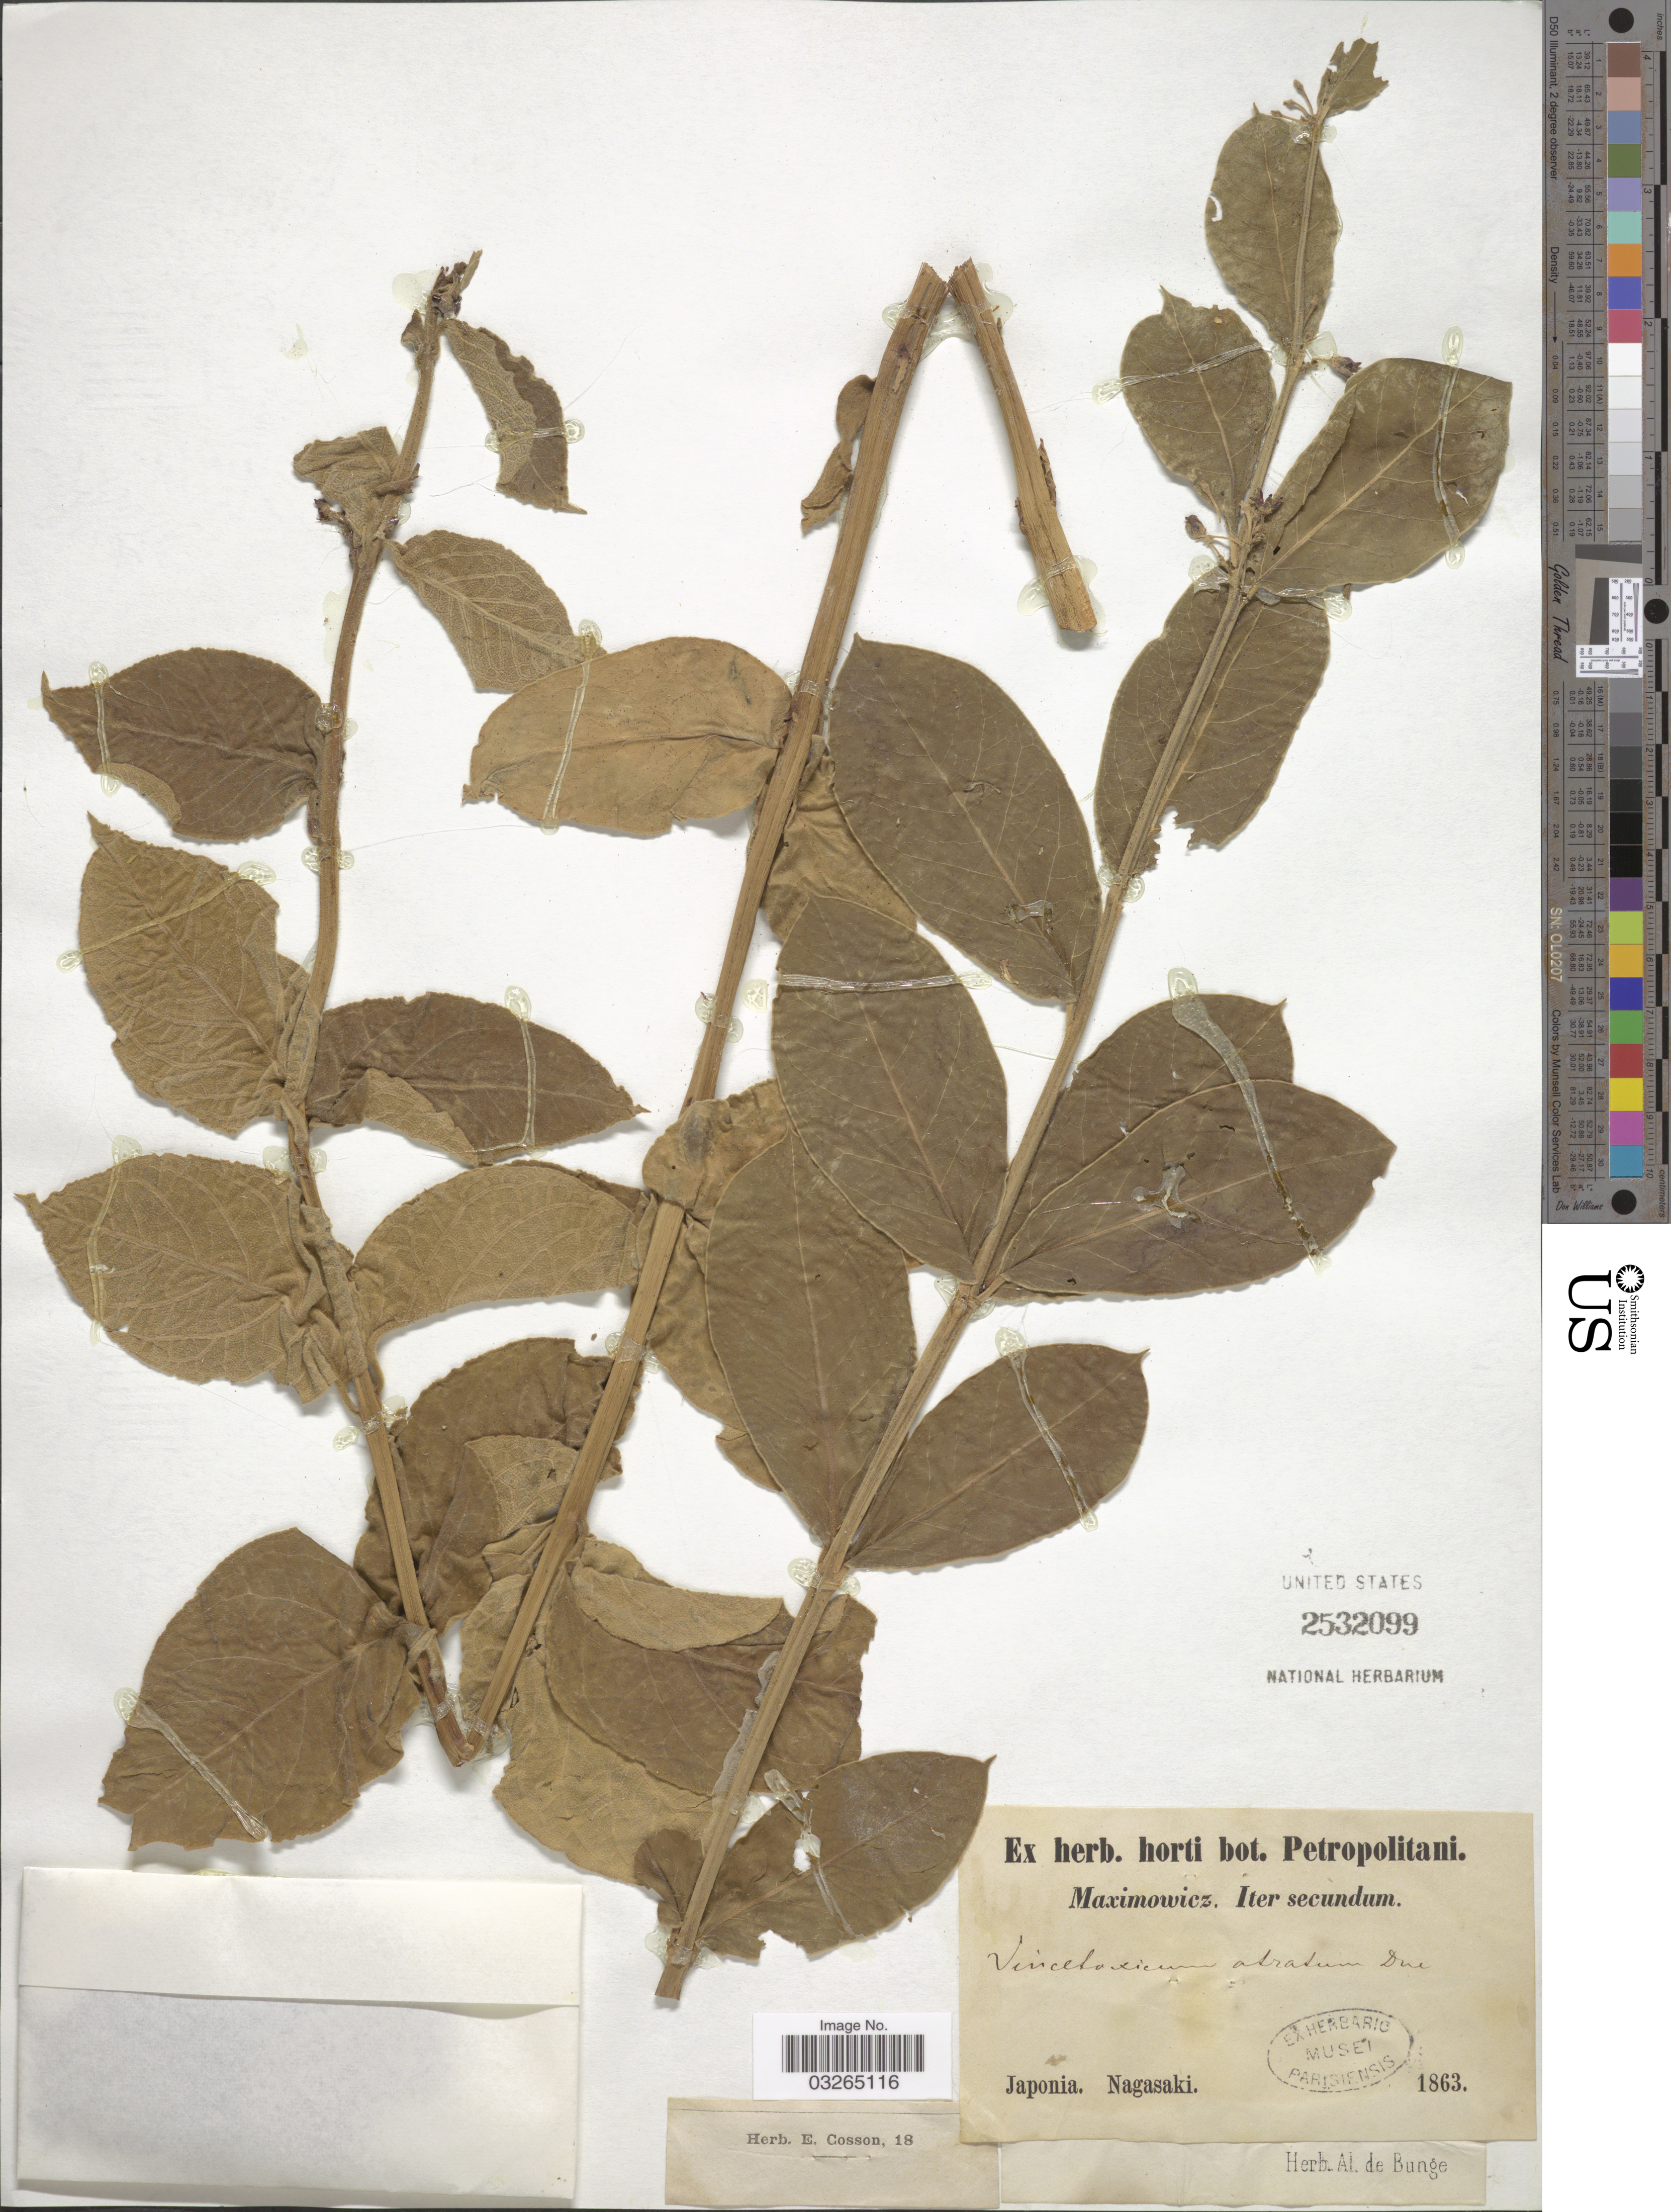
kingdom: Plantae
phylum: Tracheophyta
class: Magnoliopsida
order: Gentianales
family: Apocynaceae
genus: Vincetoxicum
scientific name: Vincetoxicum atratum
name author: (Bunge) C. Morren & Decne. ex Decne.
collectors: -. Maximowicz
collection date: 1863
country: Japan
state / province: Nagasaki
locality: Japonia.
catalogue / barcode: US 2532099